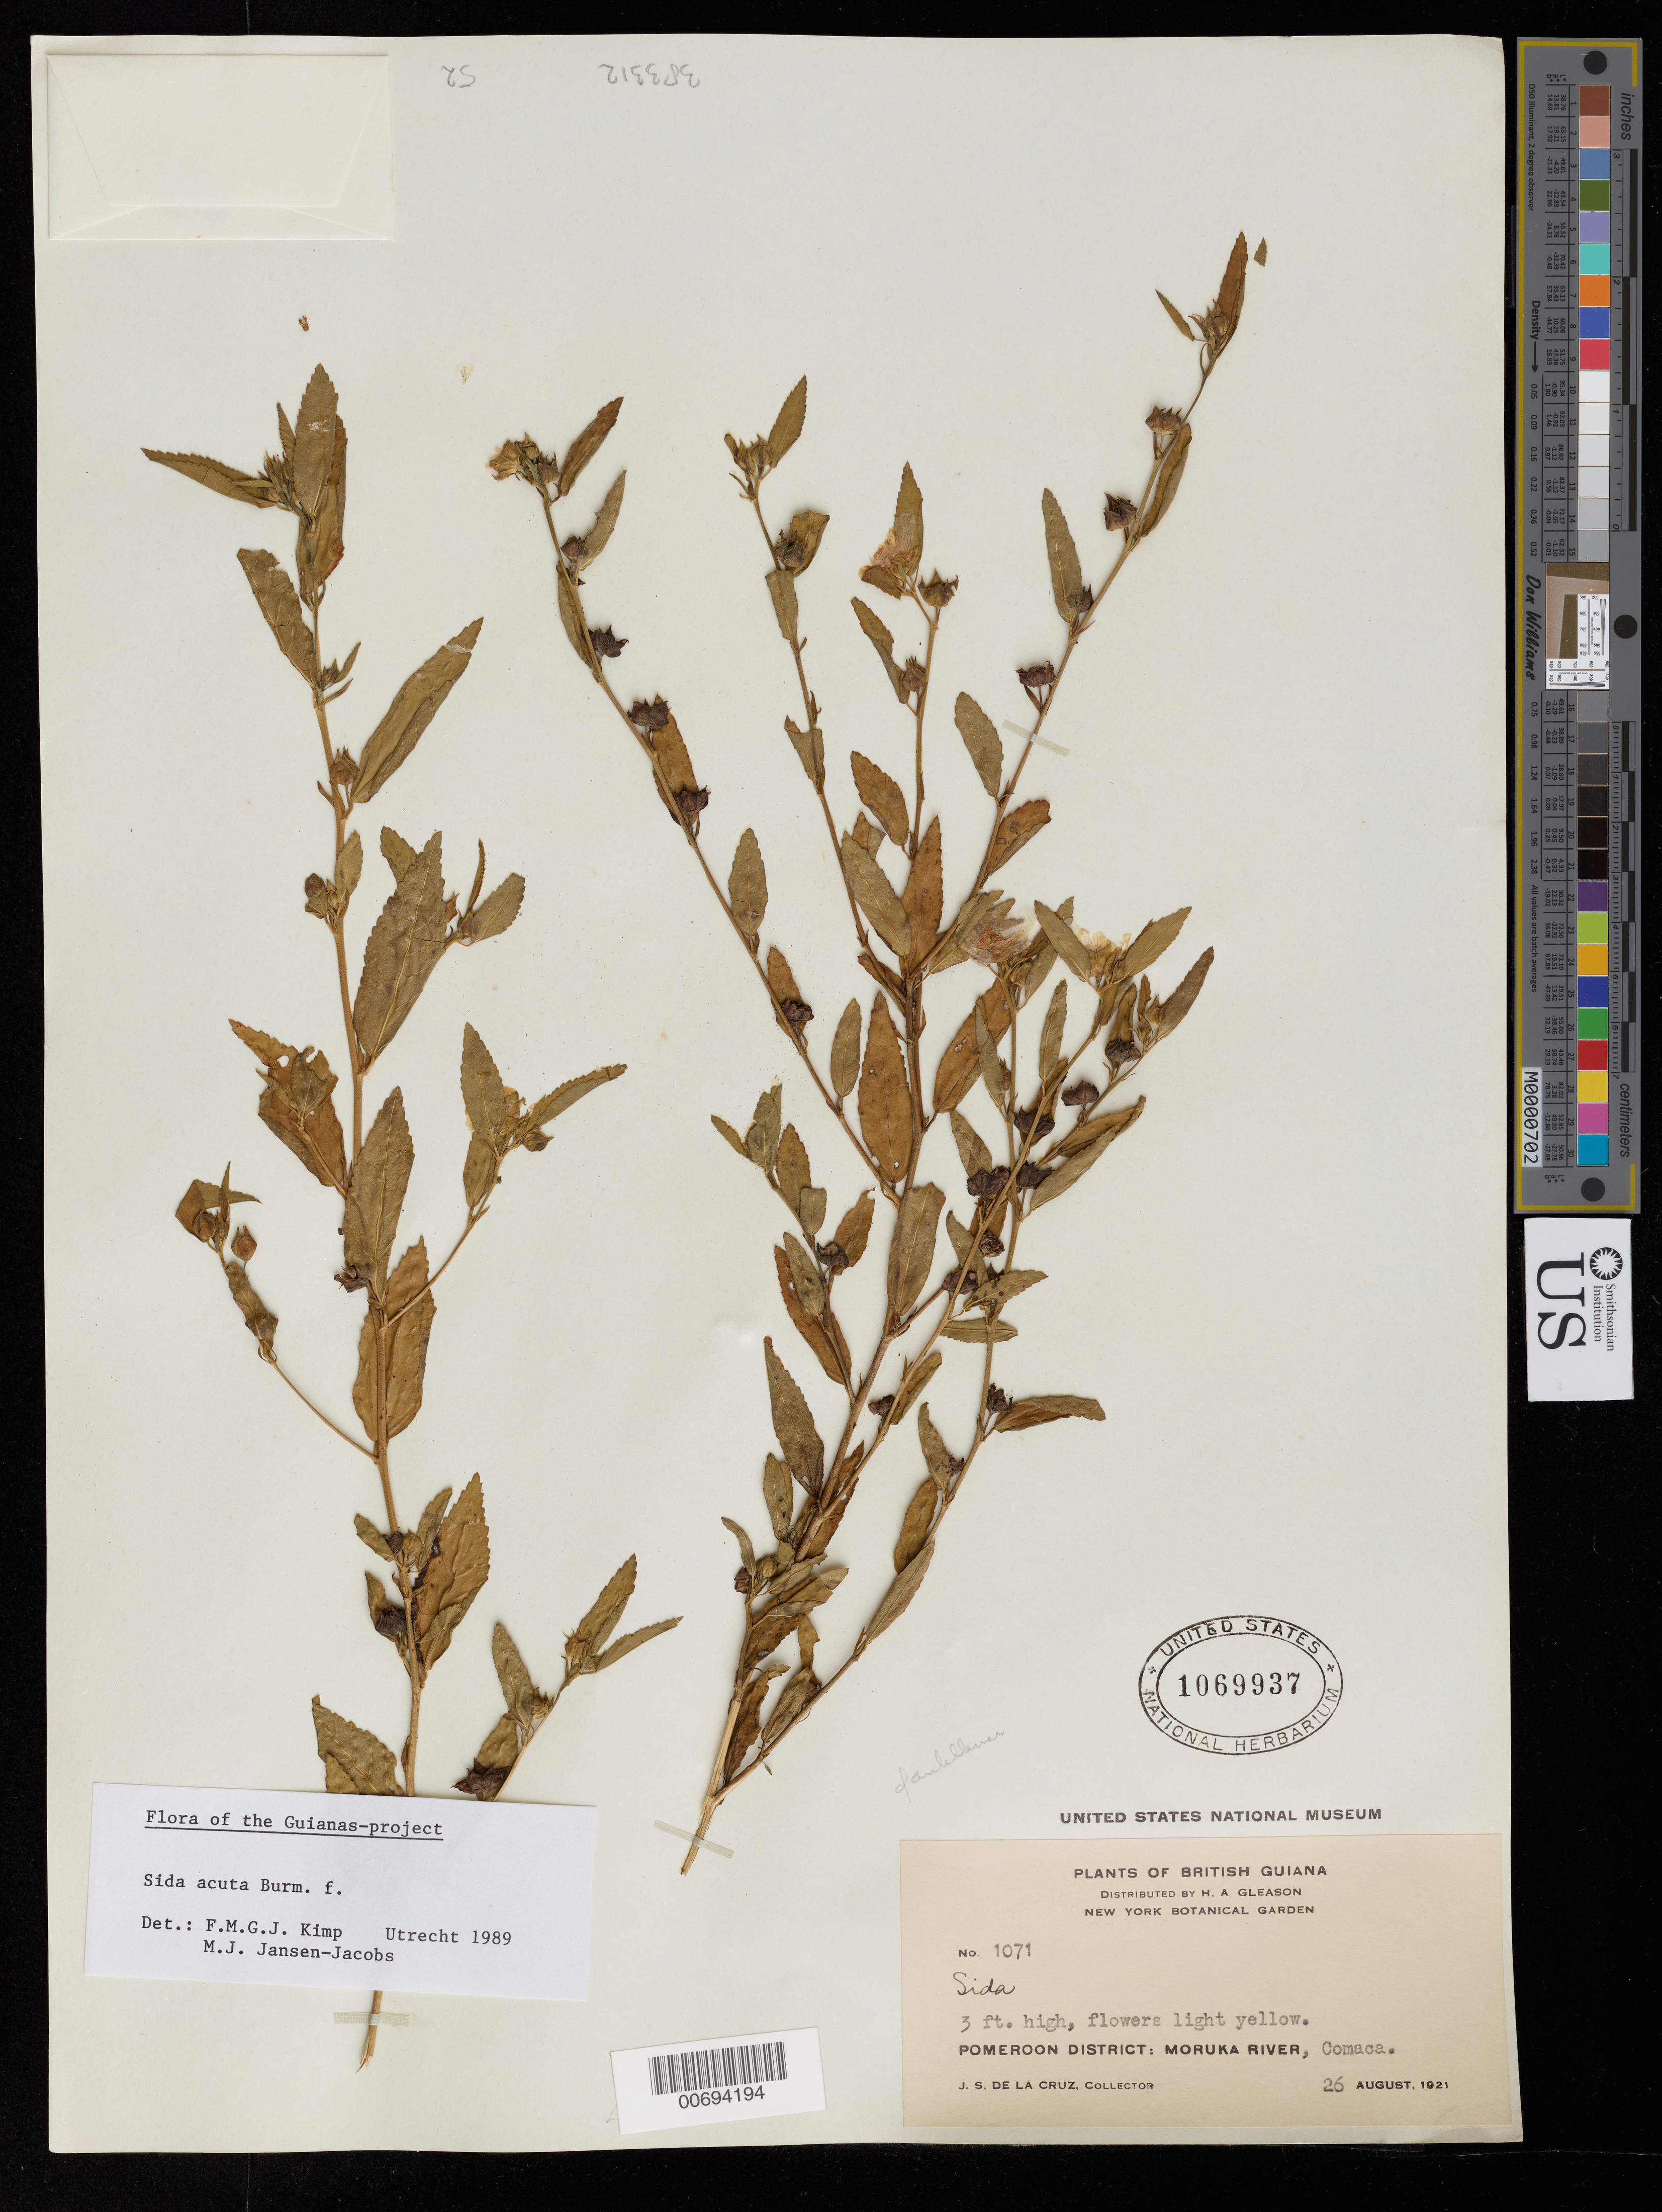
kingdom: Plantae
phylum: Tracheophyta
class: Magnoliopsida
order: Malvales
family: Malvaceae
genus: Sida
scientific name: Sida acuta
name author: Burm. f.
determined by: Kimp, F. M.; Jansen-Jacobs, M. J.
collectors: J. S. de la Cruz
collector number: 1071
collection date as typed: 26-Aug-21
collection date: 1921-08-26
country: Guyana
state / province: Barima-Waini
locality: Comaca, Moruka R., Pomeroon Dist.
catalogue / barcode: US 1069937